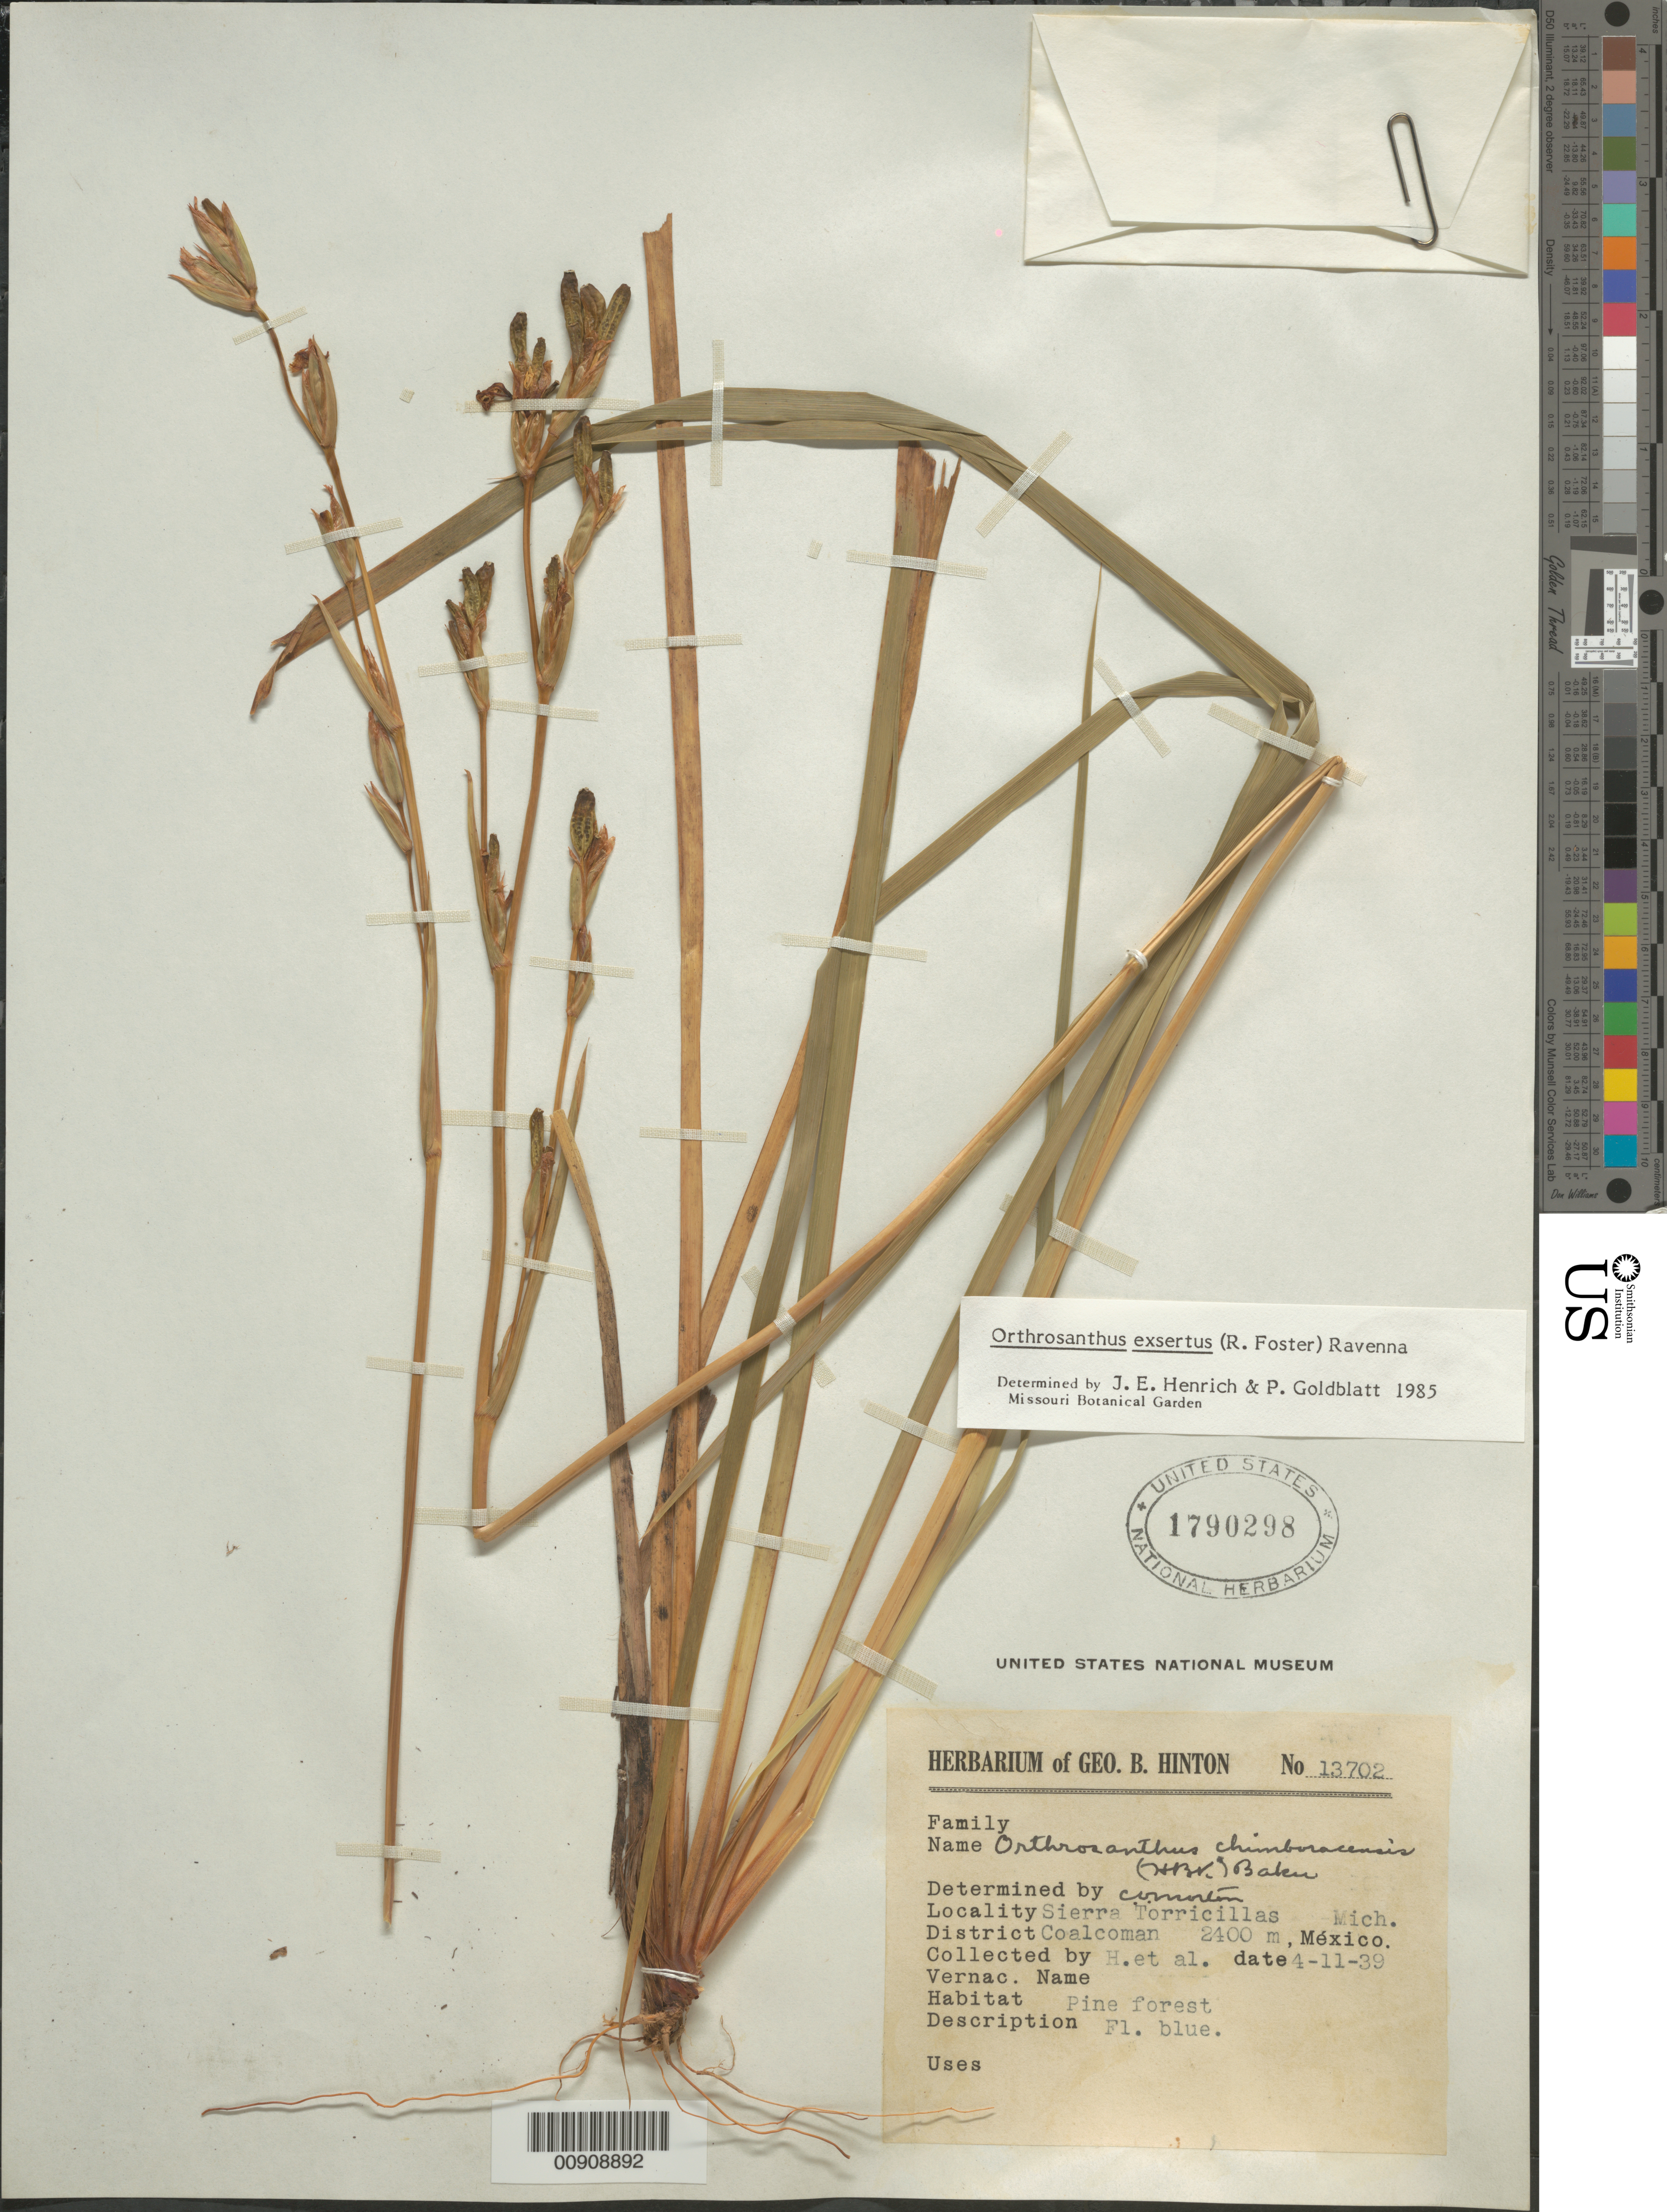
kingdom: Plantae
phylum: Tracheophyta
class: Liliopsida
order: Asparagales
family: Iridaceae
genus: Orthrosanthus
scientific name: Orthrosanthus exsertus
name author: (R.C. Foster) Ravenna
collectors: G. B. Hinton & et al.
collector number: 13702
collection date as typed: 11 Apr 1939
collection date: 1939-04-11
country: Mexico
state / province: Michoacán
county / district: Coalcomán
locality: Sierra Torricillas, District Coalcomán, Michoacán.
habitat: Pine forest.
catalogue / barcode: US 1790298